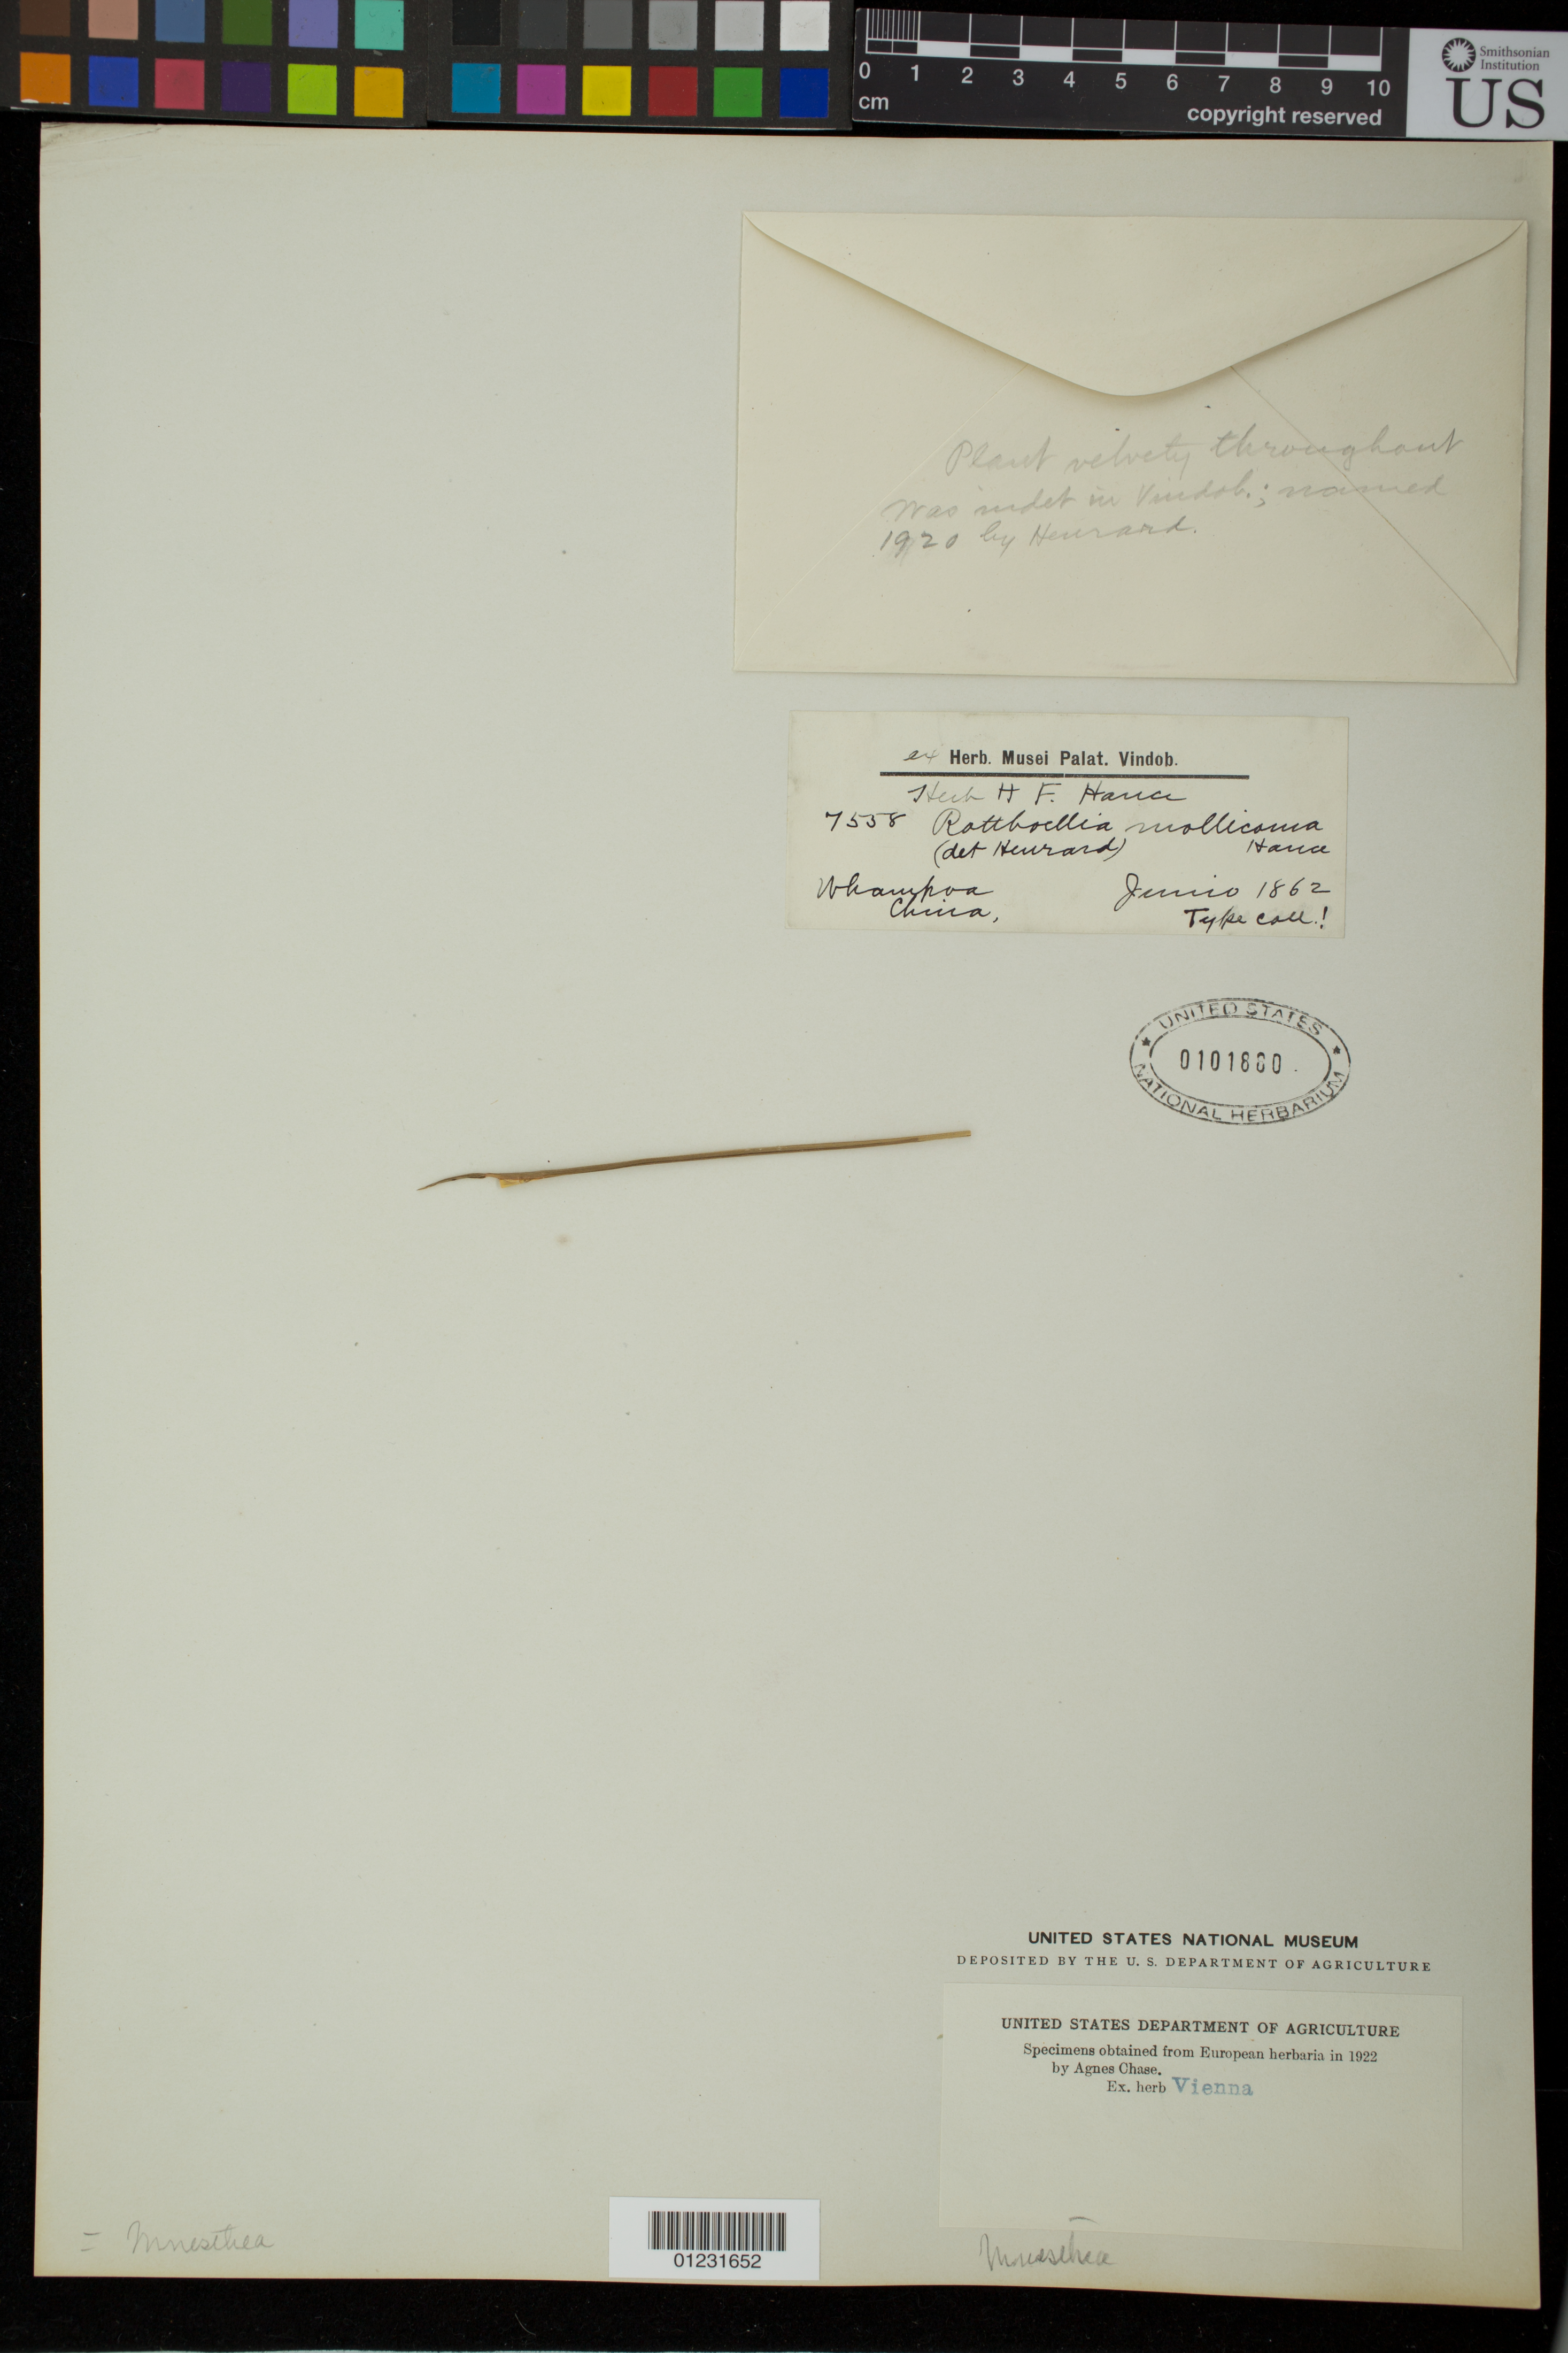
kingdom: Plantae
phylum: Tracheophyta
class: Liliopsida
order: Poales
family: Poaceae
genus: Rottboellia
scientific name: Rottboellia mollicoma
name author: Hance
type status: Possible Type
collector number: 7558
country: China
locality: Whampoa.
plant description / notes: Fragmentary material of type specimen ex herb. Vienna. Protologue cites collection date as Oct 1861.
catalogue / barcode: US 101880